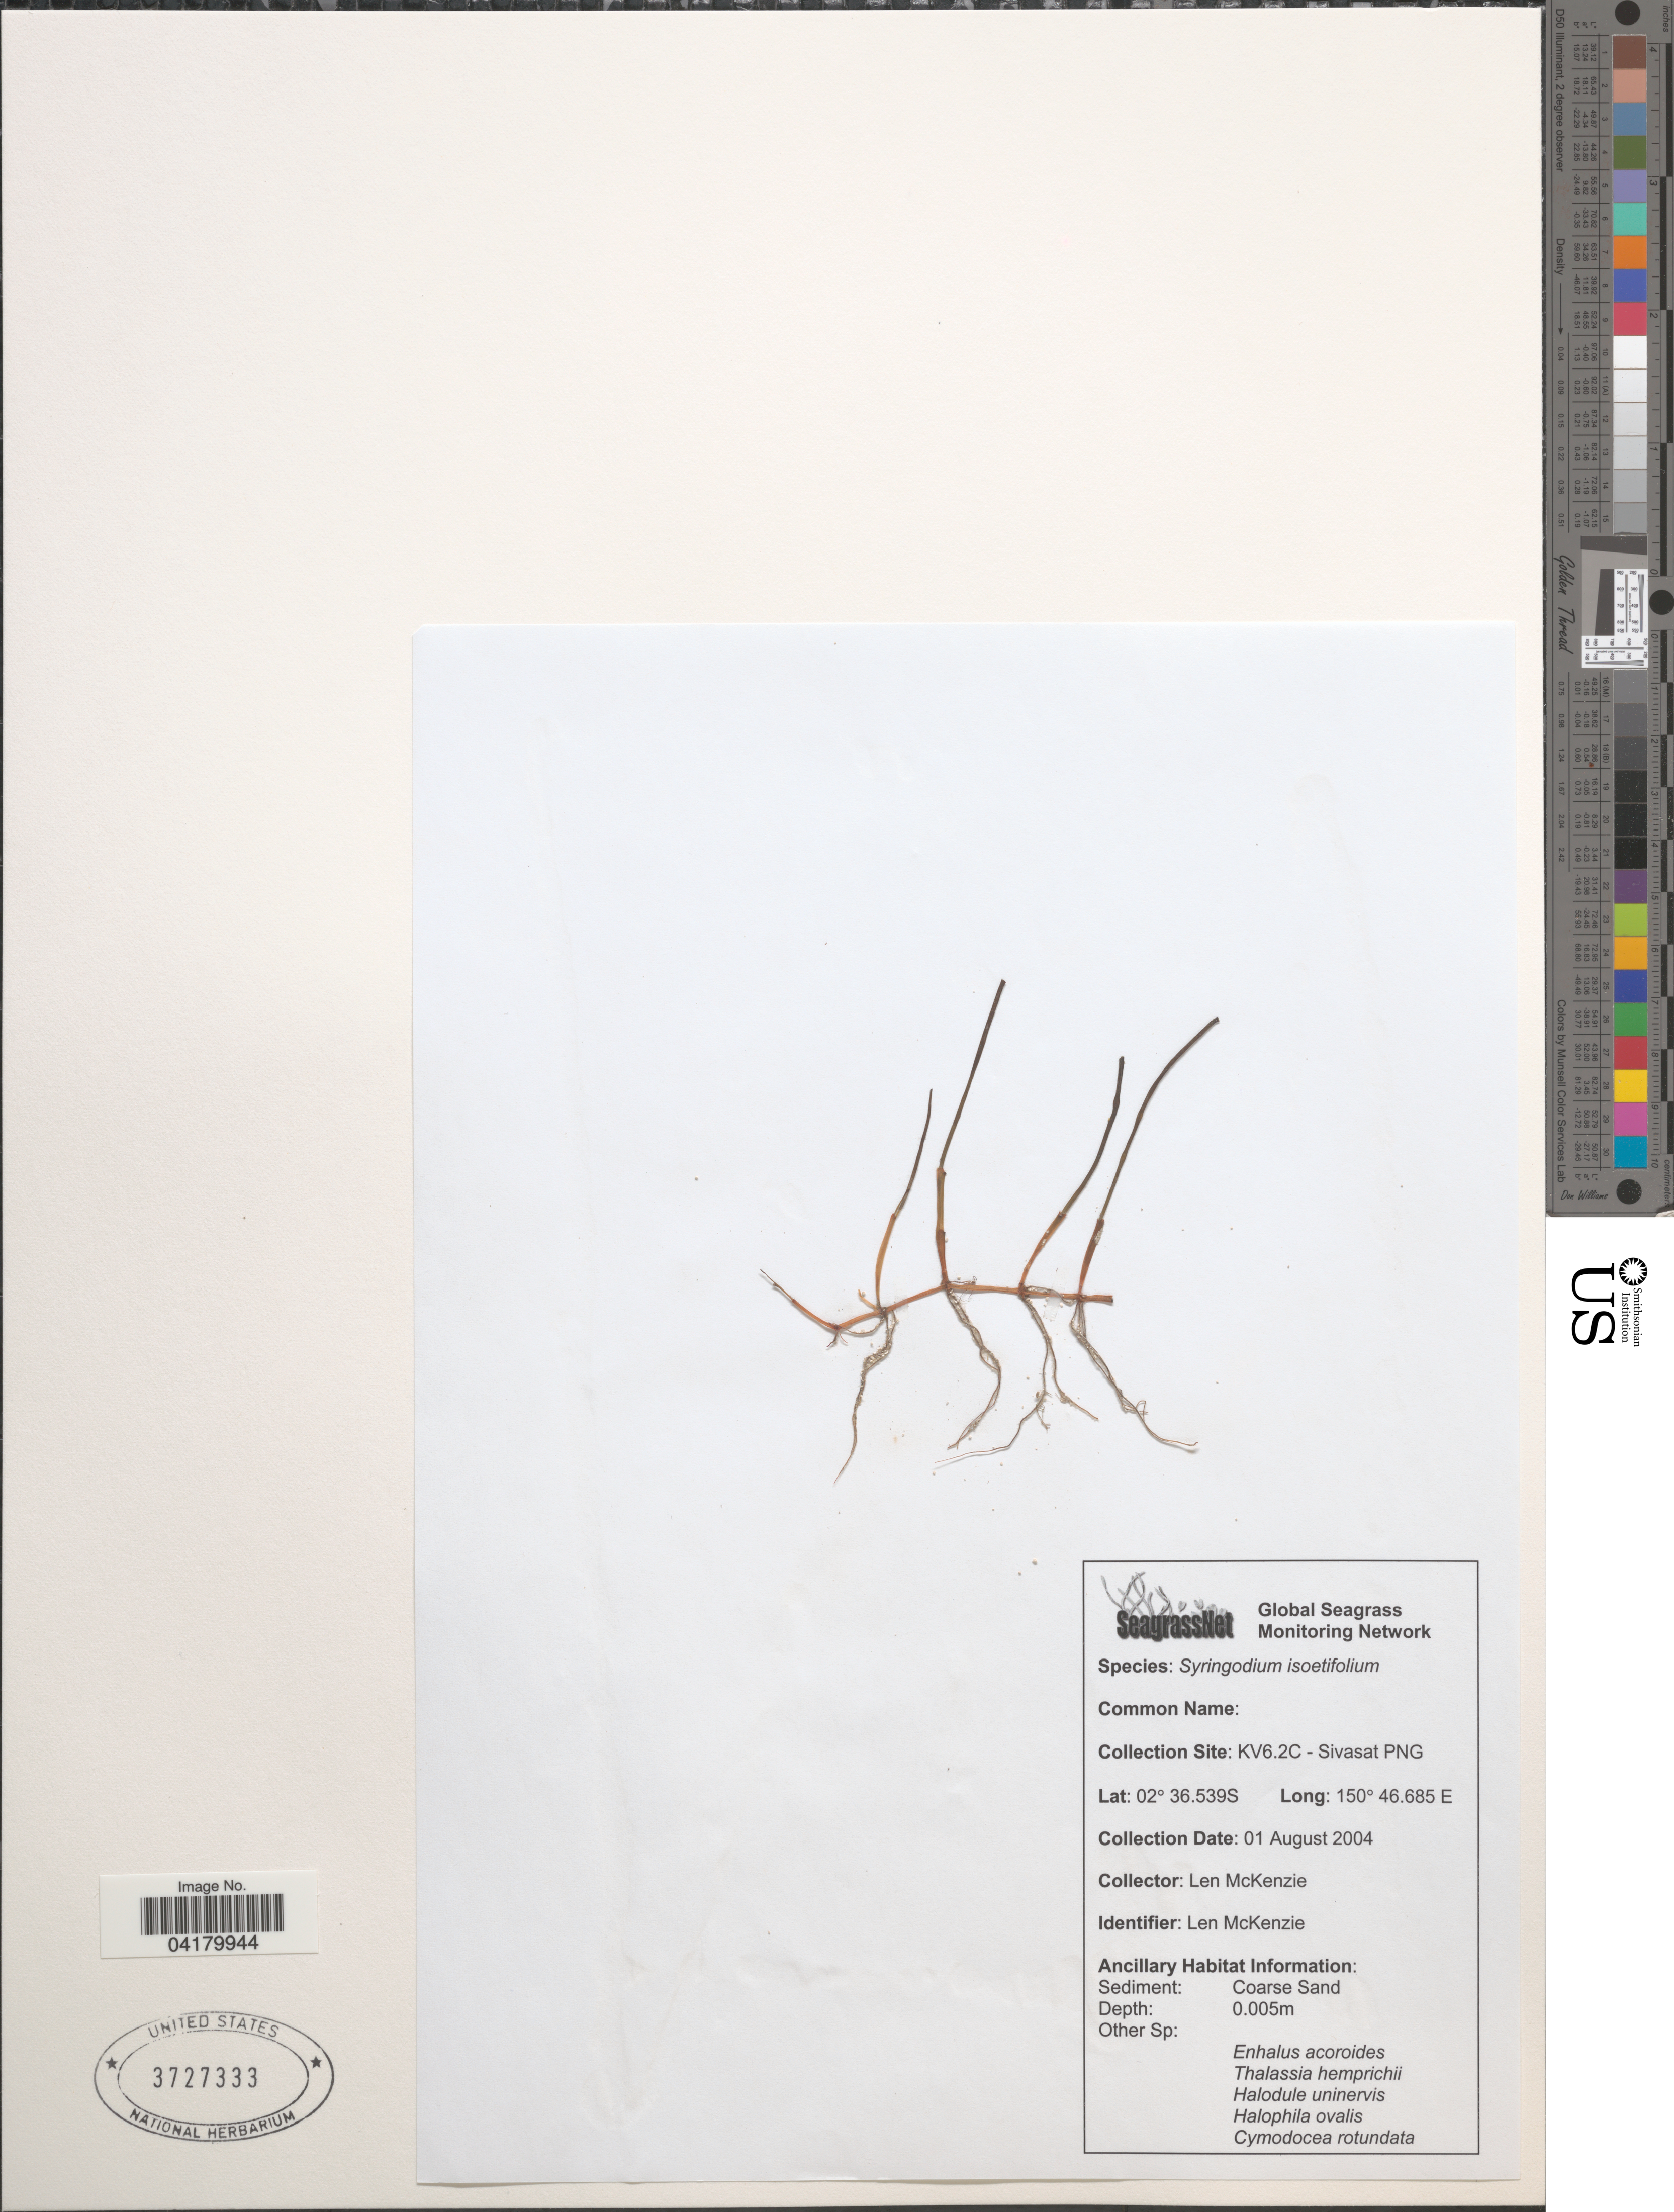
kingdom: Plantae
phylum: Tracheophyta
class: Liliopsida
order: Alismatales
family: Cymodoceaceae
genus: Syringodium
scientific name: Syringodium isoetifolium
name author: (Asch.) Dandy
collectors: L. McKenzie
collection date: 2004-08-01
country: Papua New Guinea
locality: Collection Site: KV6.2C - Sivasat PNG.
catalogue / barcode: US 3727333